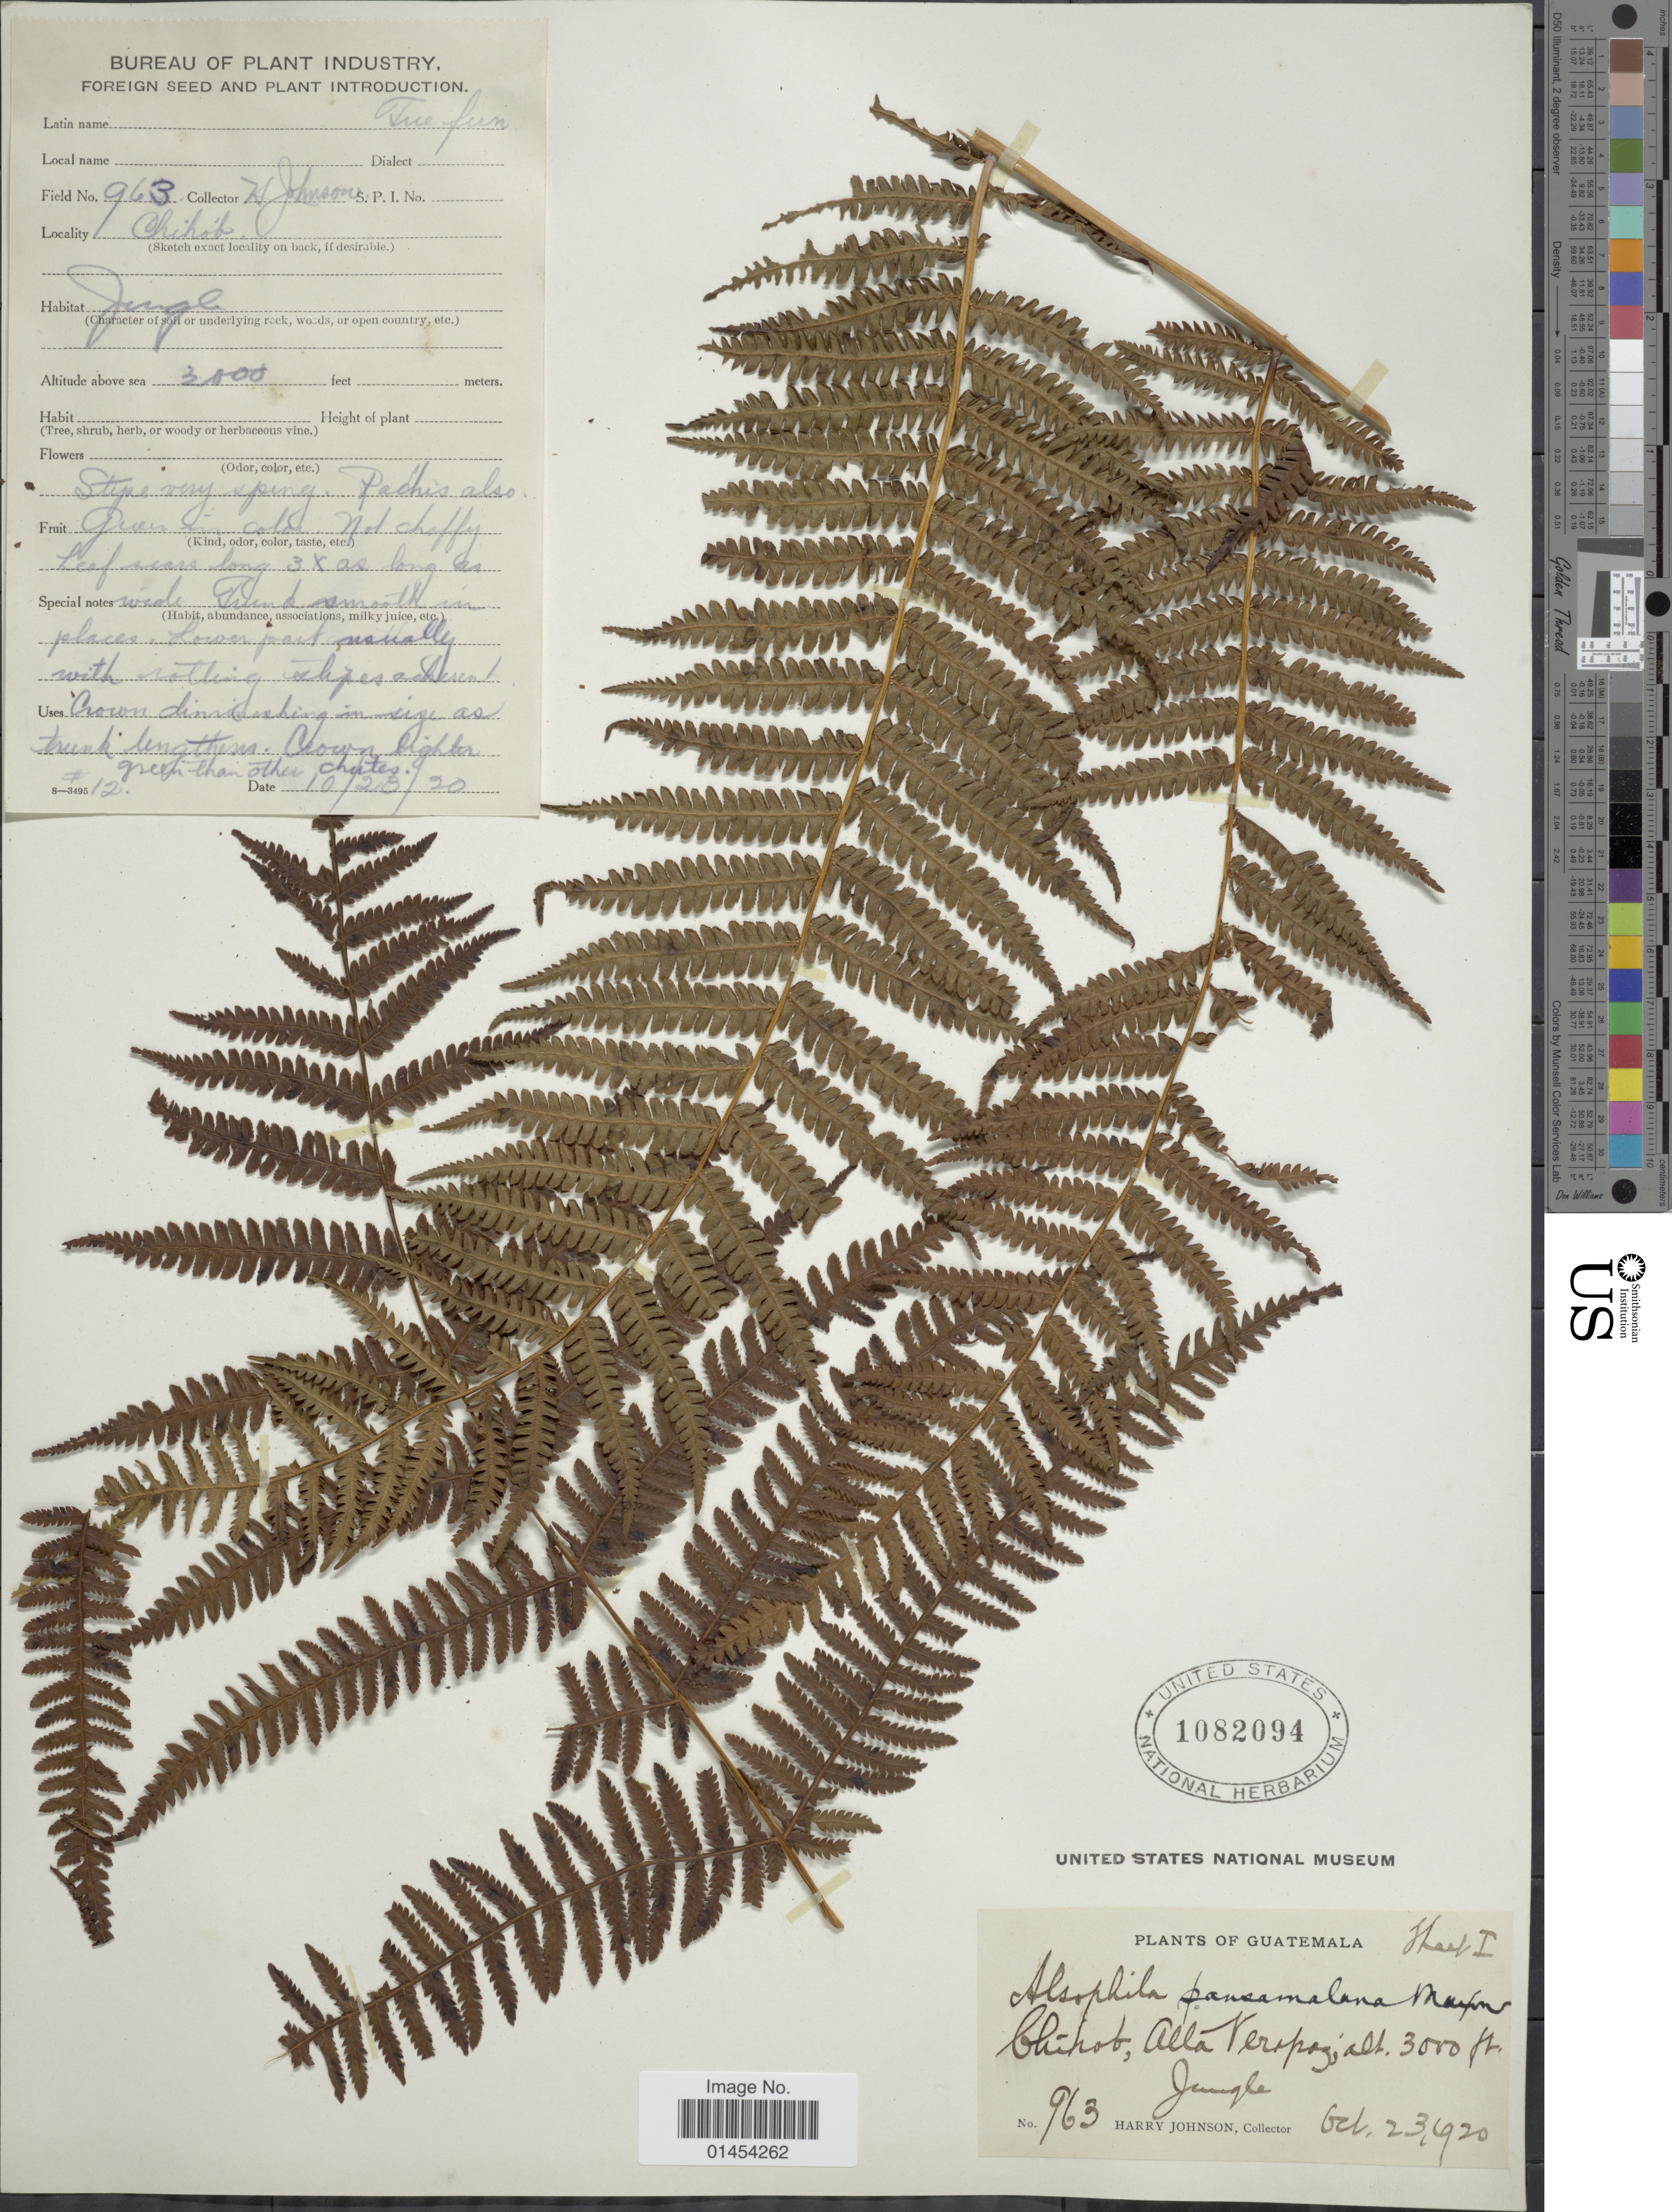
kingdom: Plantae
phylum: Tracheophyta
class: Polypodiopsida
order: Cyatheales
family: Cyatheaceae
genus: Alsophila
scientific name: Alsophila armata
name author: (Sw.) C. Presl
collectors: H. Johnson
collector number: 963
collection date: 1920-10-23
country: Guatemala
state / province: Alta Verapaz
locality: Chihob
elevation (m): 914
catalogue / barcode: US 1082094